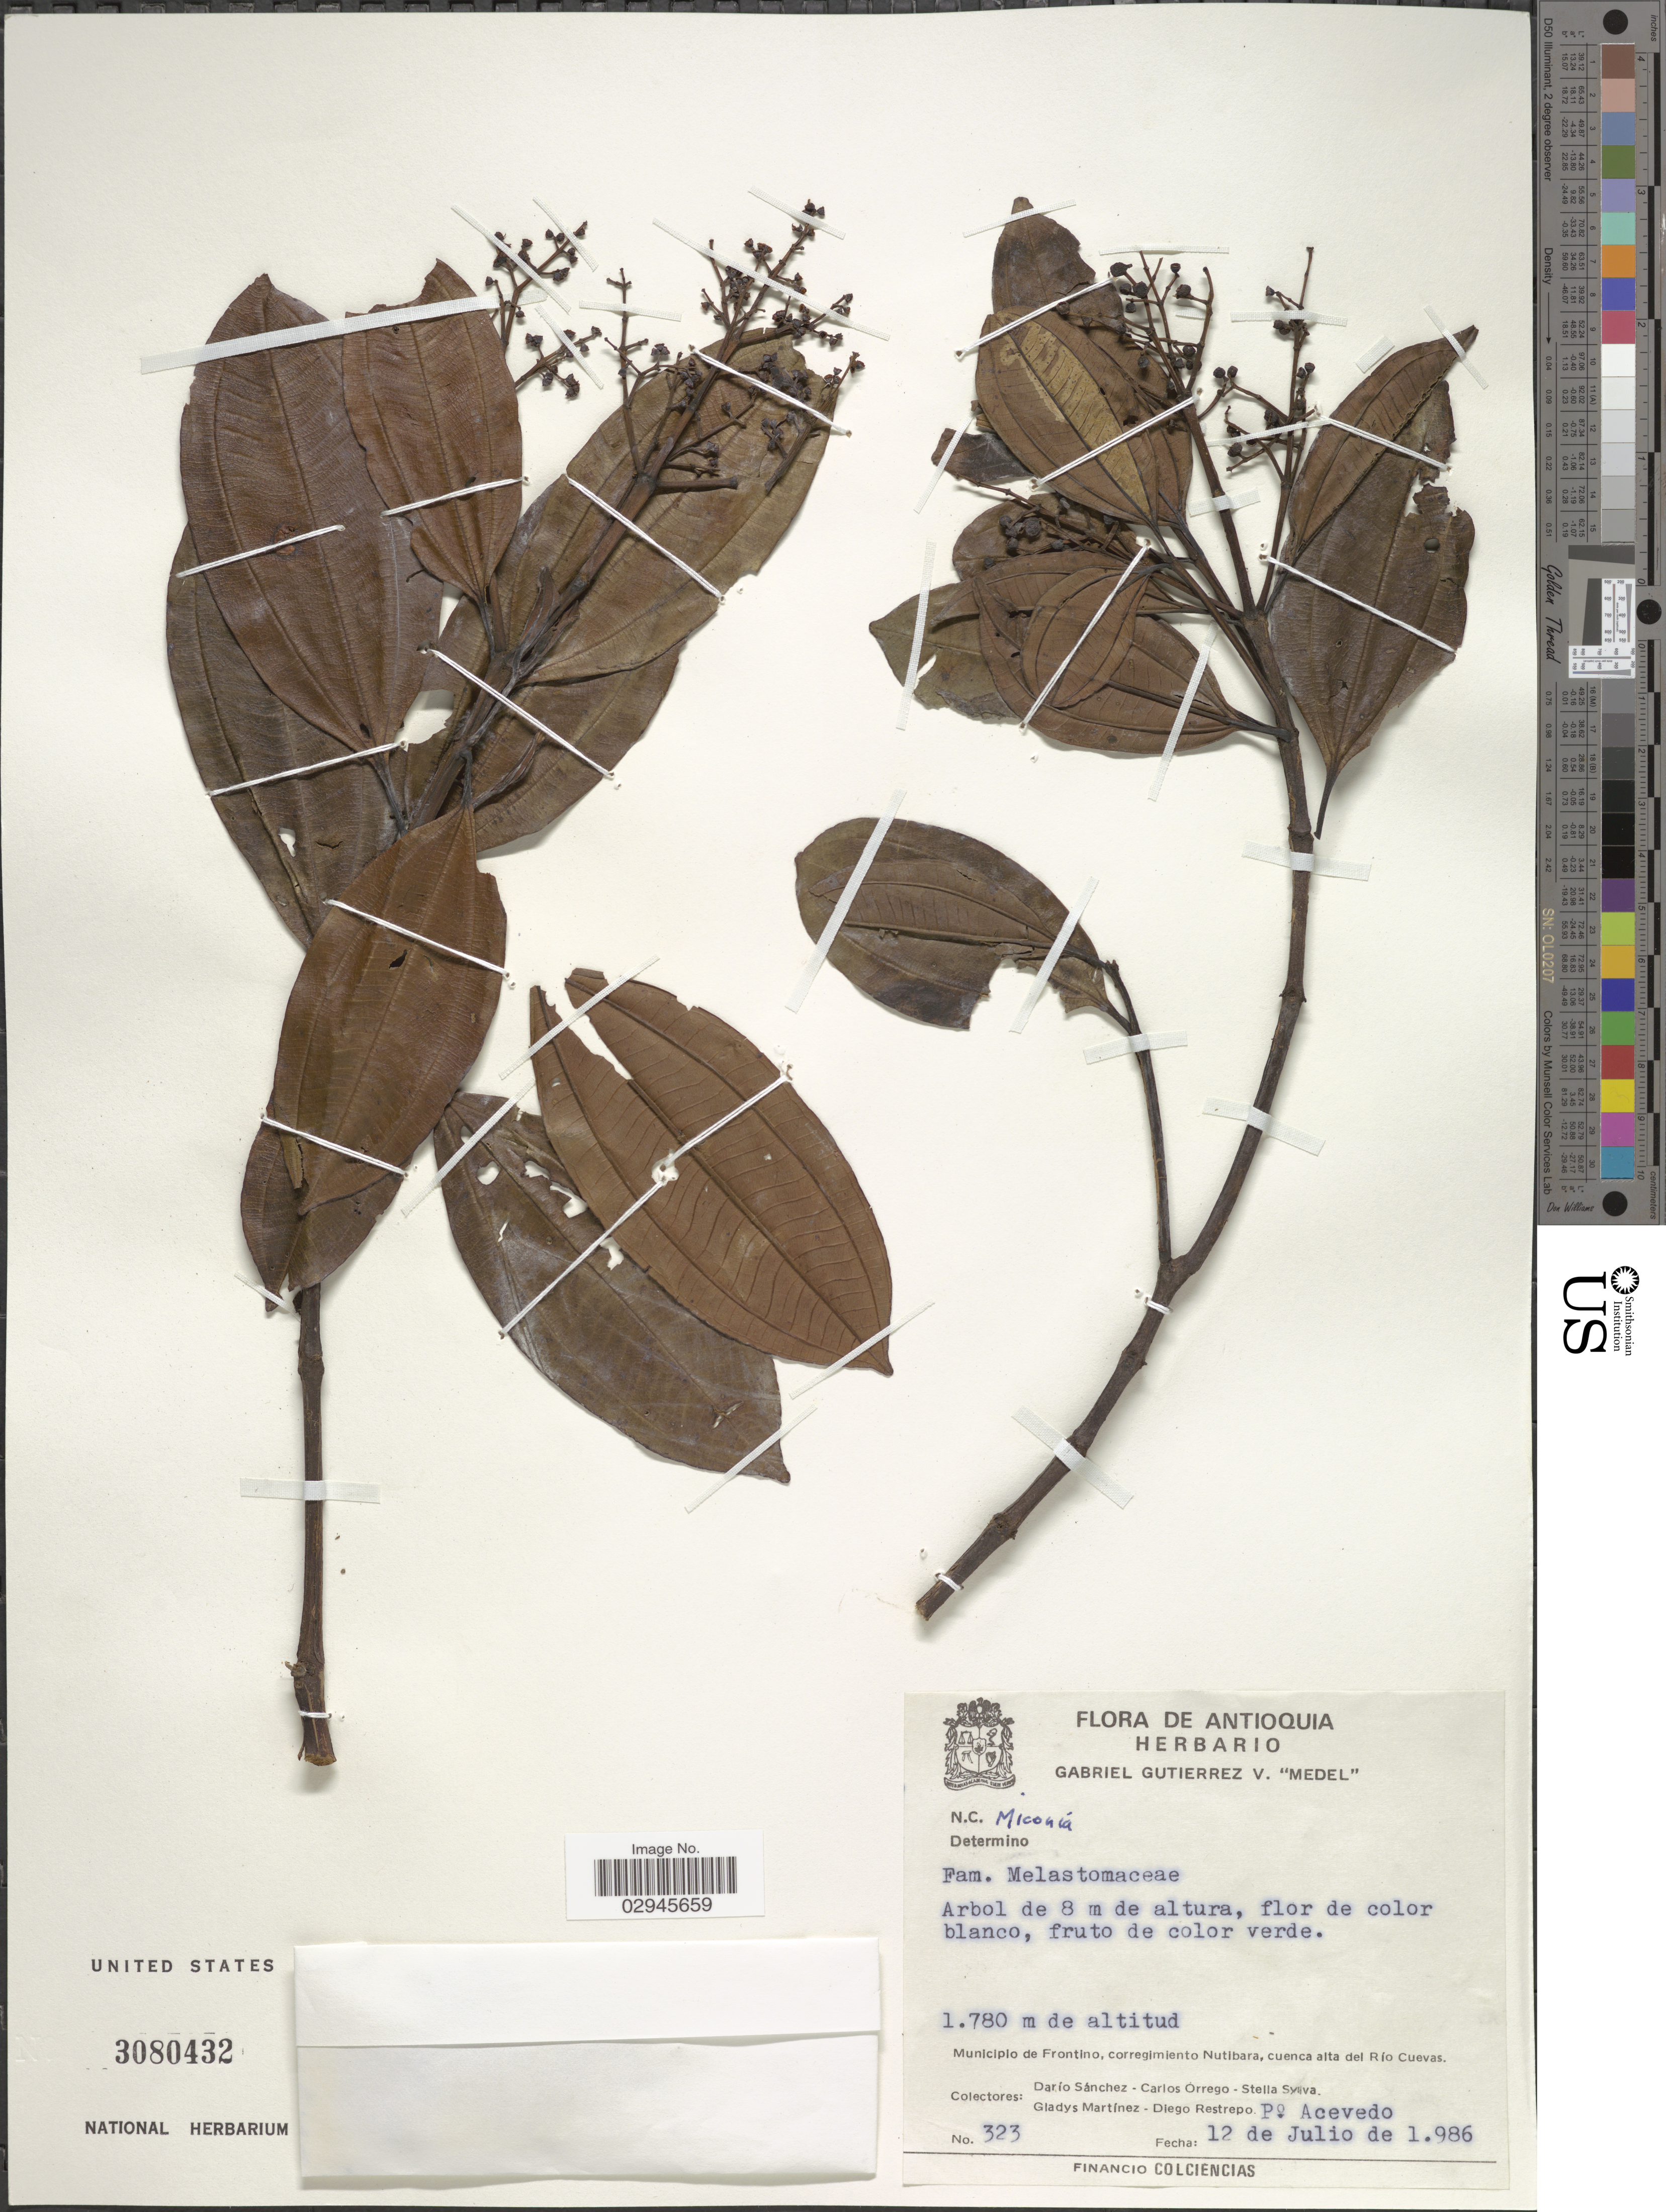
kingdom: Plantae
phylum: Tracheophyta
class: Magnoliopsida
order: Myrtales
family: Melastomataceae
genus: Miconia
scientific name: Miconia sp.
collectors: D. Sánchez, C. Orrego, S. Sylva, G. Martínez & et al.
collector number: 323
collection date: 1986-07-12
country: Colombia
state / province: Antioquia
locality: Mmunicipio de Frontino, corregimiento Nutibara, cuenca alta del Río Cuevas.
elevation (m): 1780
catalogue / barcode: US 3080432